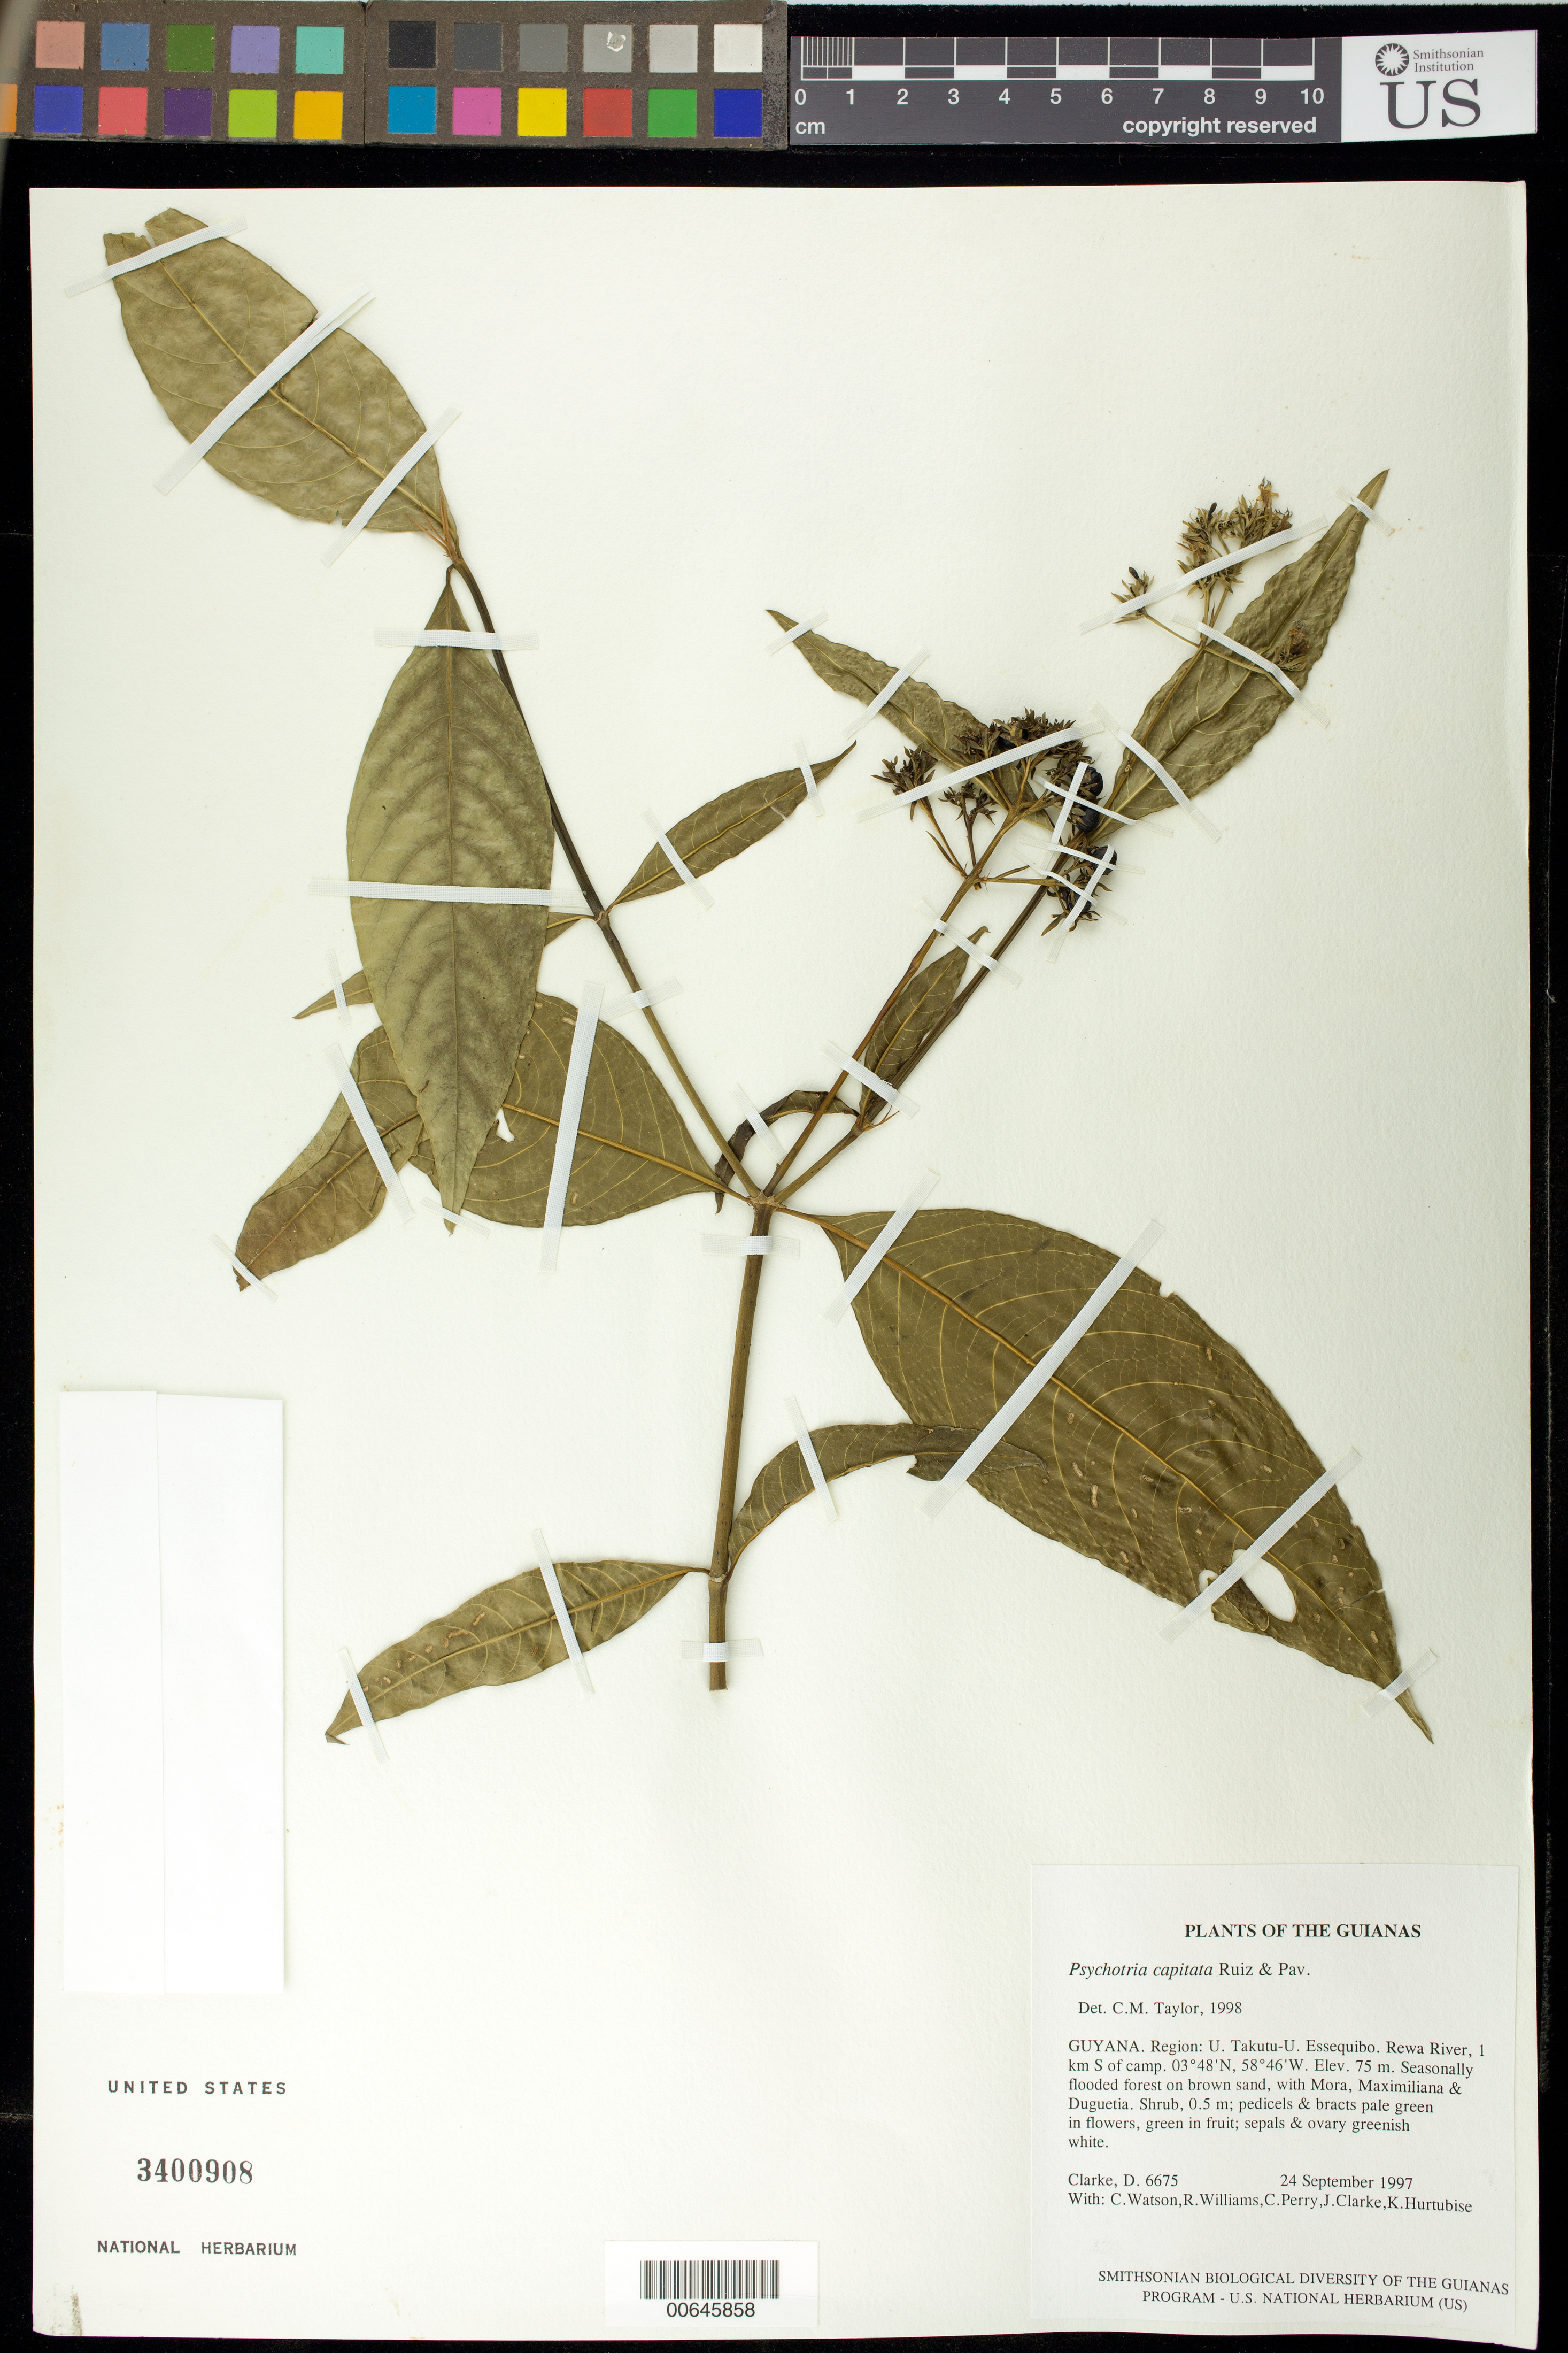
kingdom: Plantae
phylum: Tracheophyta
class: Magnoliopsida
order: Gentianales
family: Rubiaceae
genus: Palicourea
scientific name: Palicourea violacea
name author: (Aubl.) A. Rich.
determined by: Kirkbride, J. H., Jr.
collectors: H. D. Clarke, C. Watson, R. Williams, C. Perry, J. Clarke & K. Hurtubise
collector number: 6675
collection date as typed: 24 September 1997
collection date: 1997-09-24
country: Guyana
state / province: U. Takutu-U. Essequibo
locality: Rewa River, 1 km S of camp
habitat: Seasonally flooded forest on brown sand, with Mora, Maximiliana & Duguetia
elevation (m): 75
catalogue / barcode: US 3400908